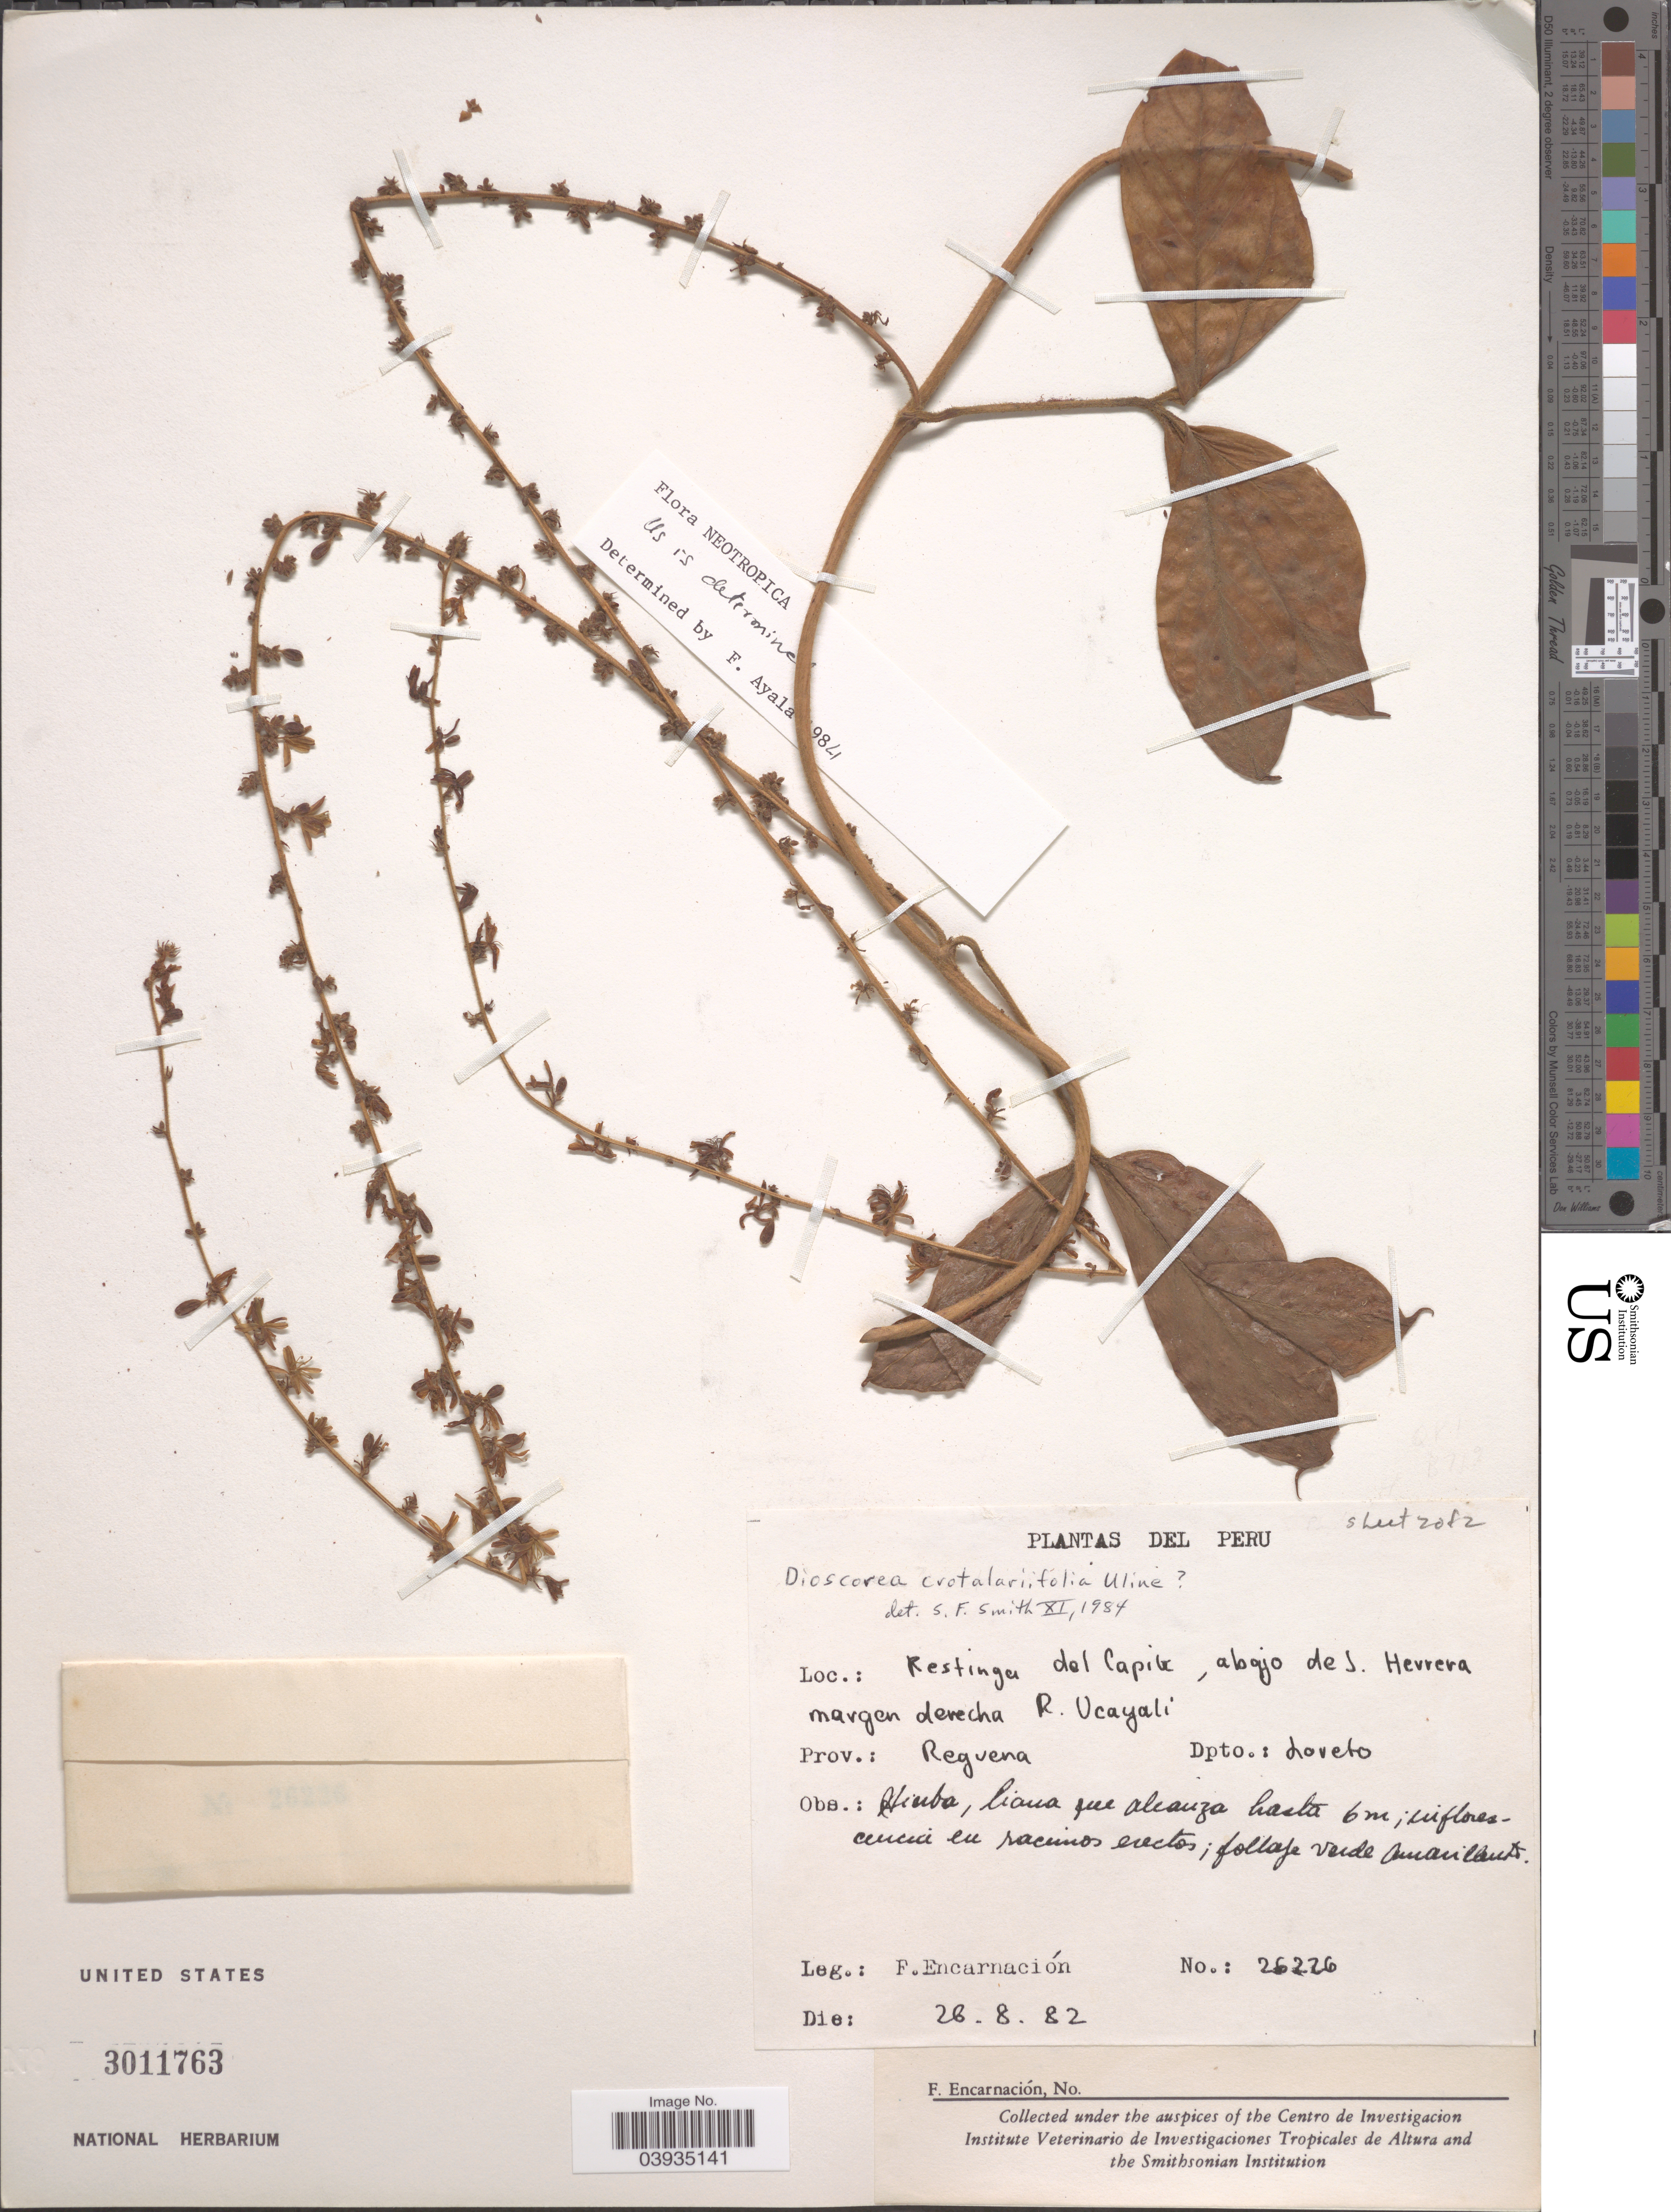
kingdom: Plantae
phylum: Tracheophyta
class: Liliopsida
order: Dioscoreales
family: Dioscoreaceae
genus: Dioscorea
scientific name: Dioscorea crotalariifolia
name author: Uline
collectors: F. Encarnación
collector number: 26226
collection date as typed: Transcribed d/m/y: 26/8/82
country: Peru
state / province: Loreto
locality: Restinga del Capite, abajo de S. Herrera margen derecha R. Ucayali. Prov.: Requena. Dpto.: Loreto.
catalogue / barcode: US 3011763